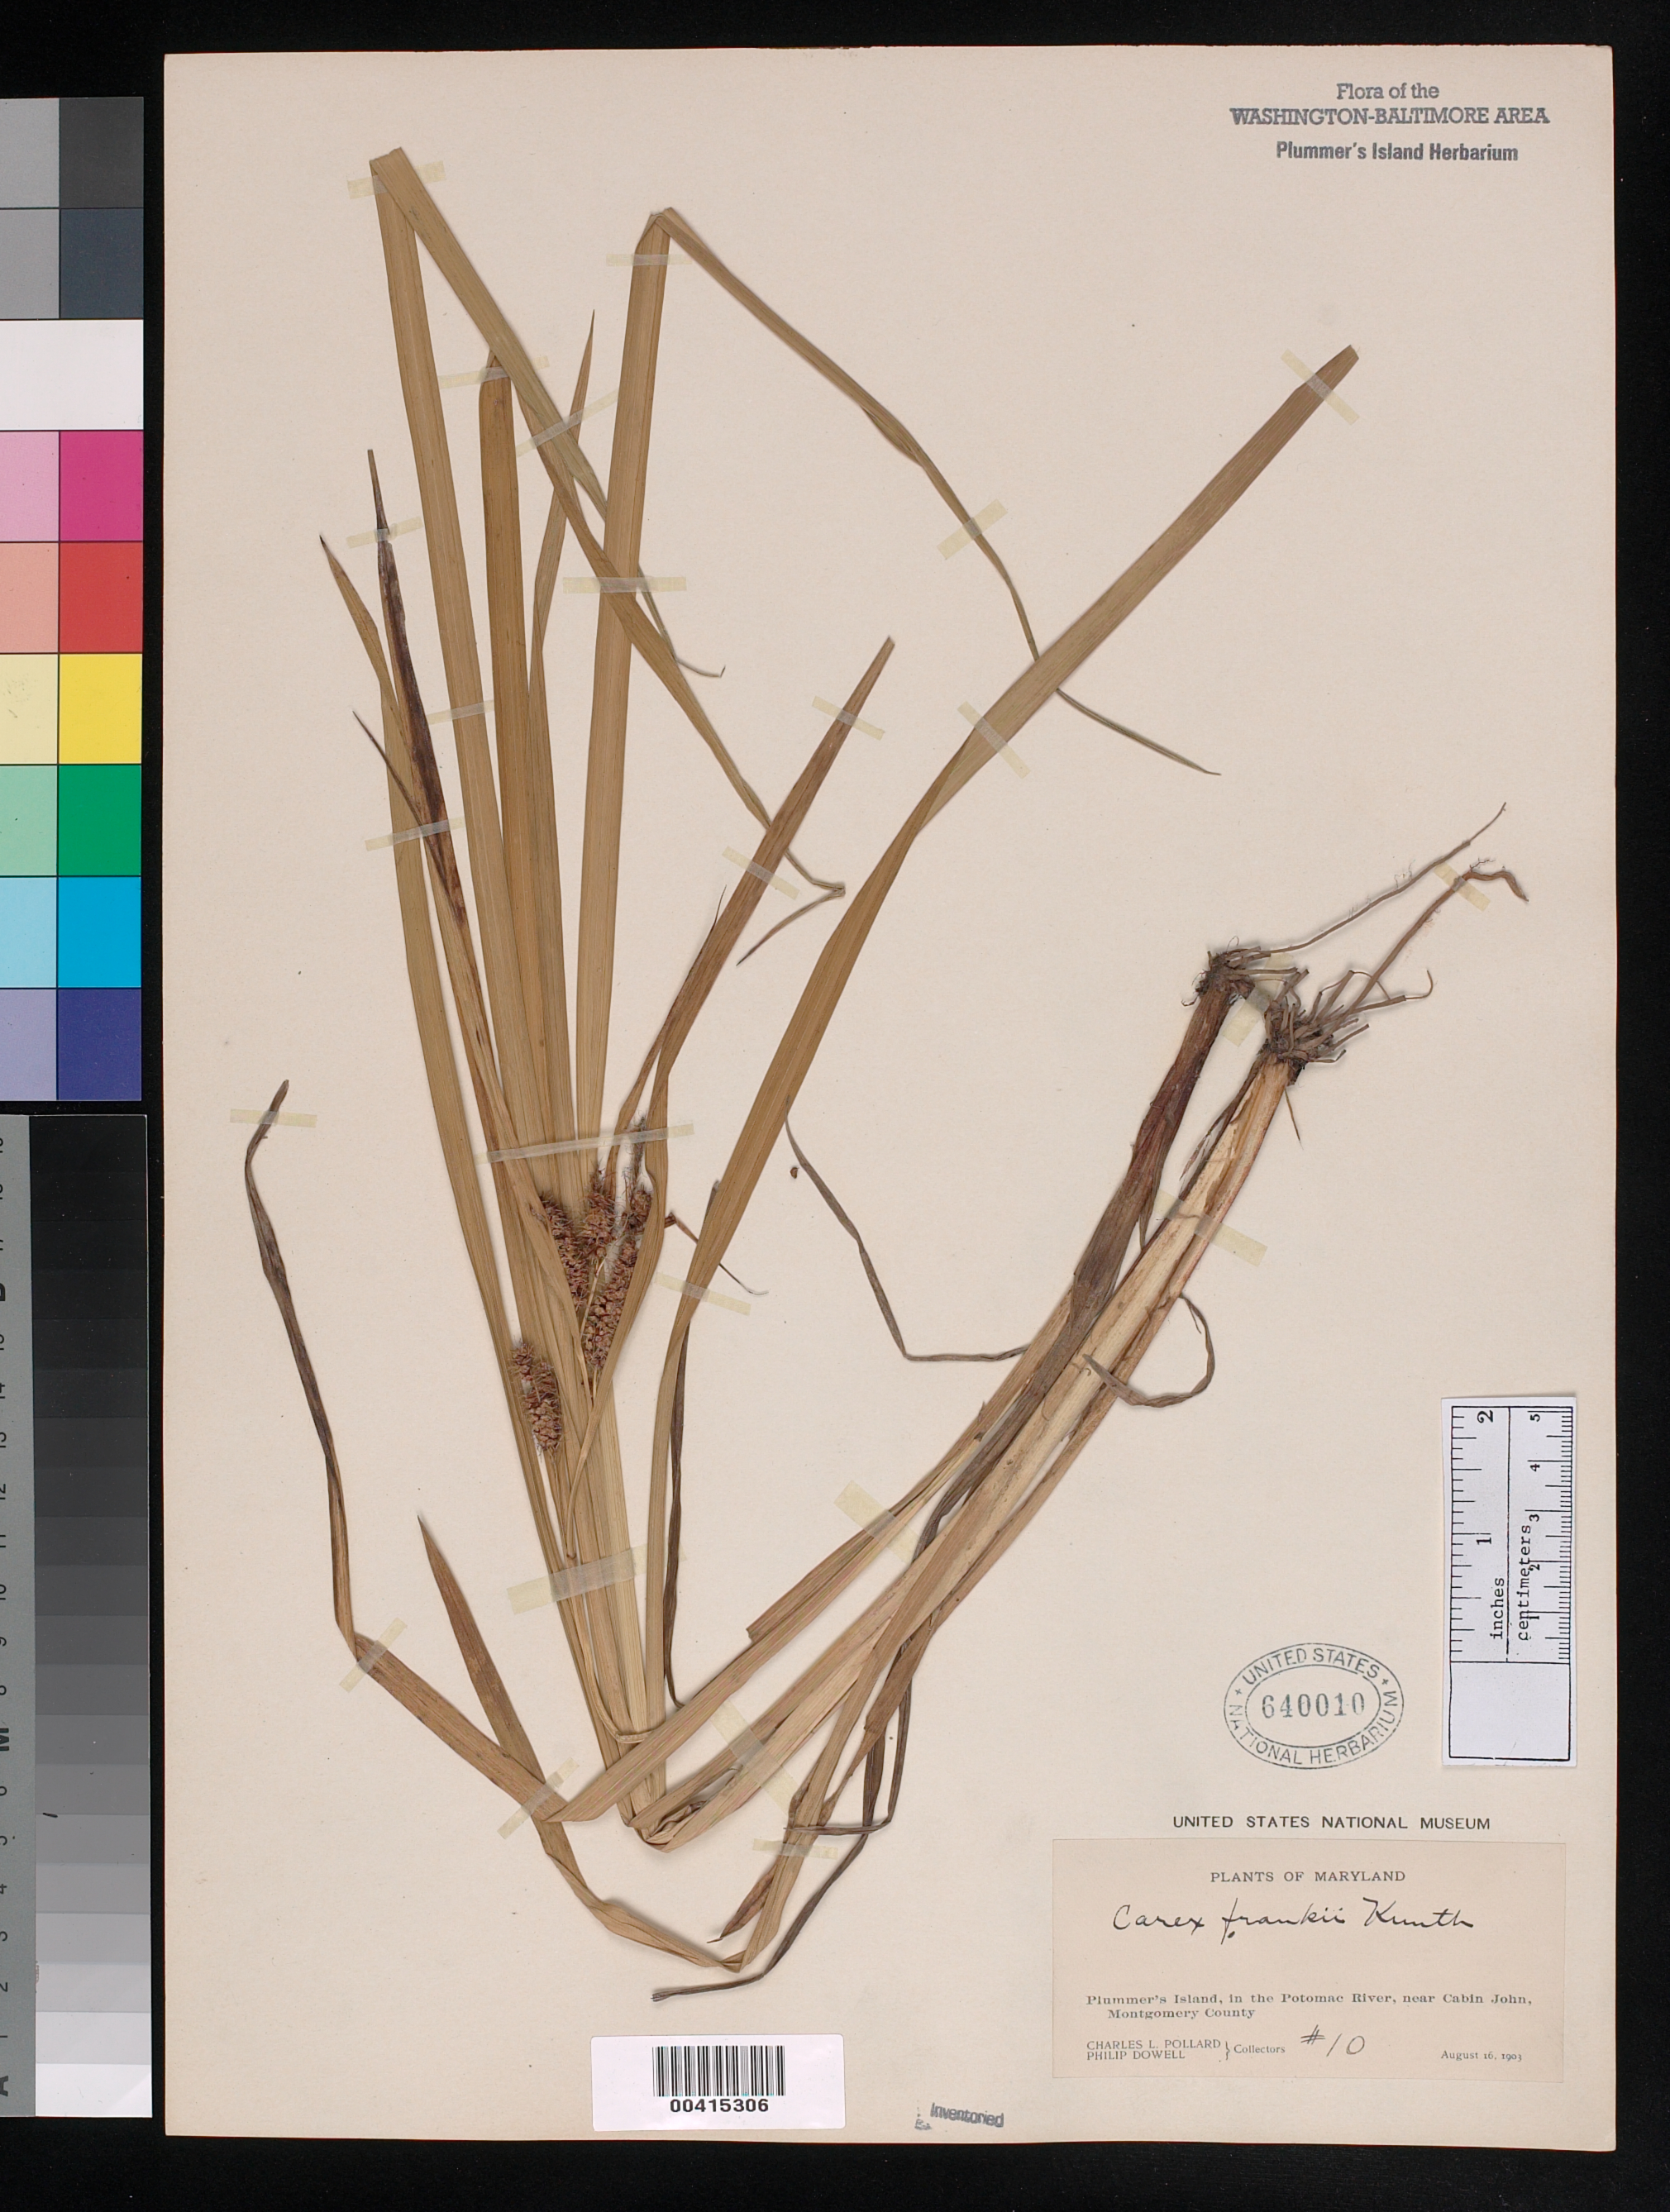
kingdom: Plantae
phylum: Tracheophyta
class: Liliopsida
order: Poales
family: Cyperaceae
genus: Carex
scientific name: Carex frankii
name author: Kunth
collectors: C. L. Pollard & P. Dowell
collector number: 10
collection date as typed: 16 Aug 1903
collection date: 1903-08-16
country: United States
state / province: Maryland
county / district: Montgomery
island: Plummers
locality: Plummer's Island Plummers Island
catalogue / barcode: US 640010